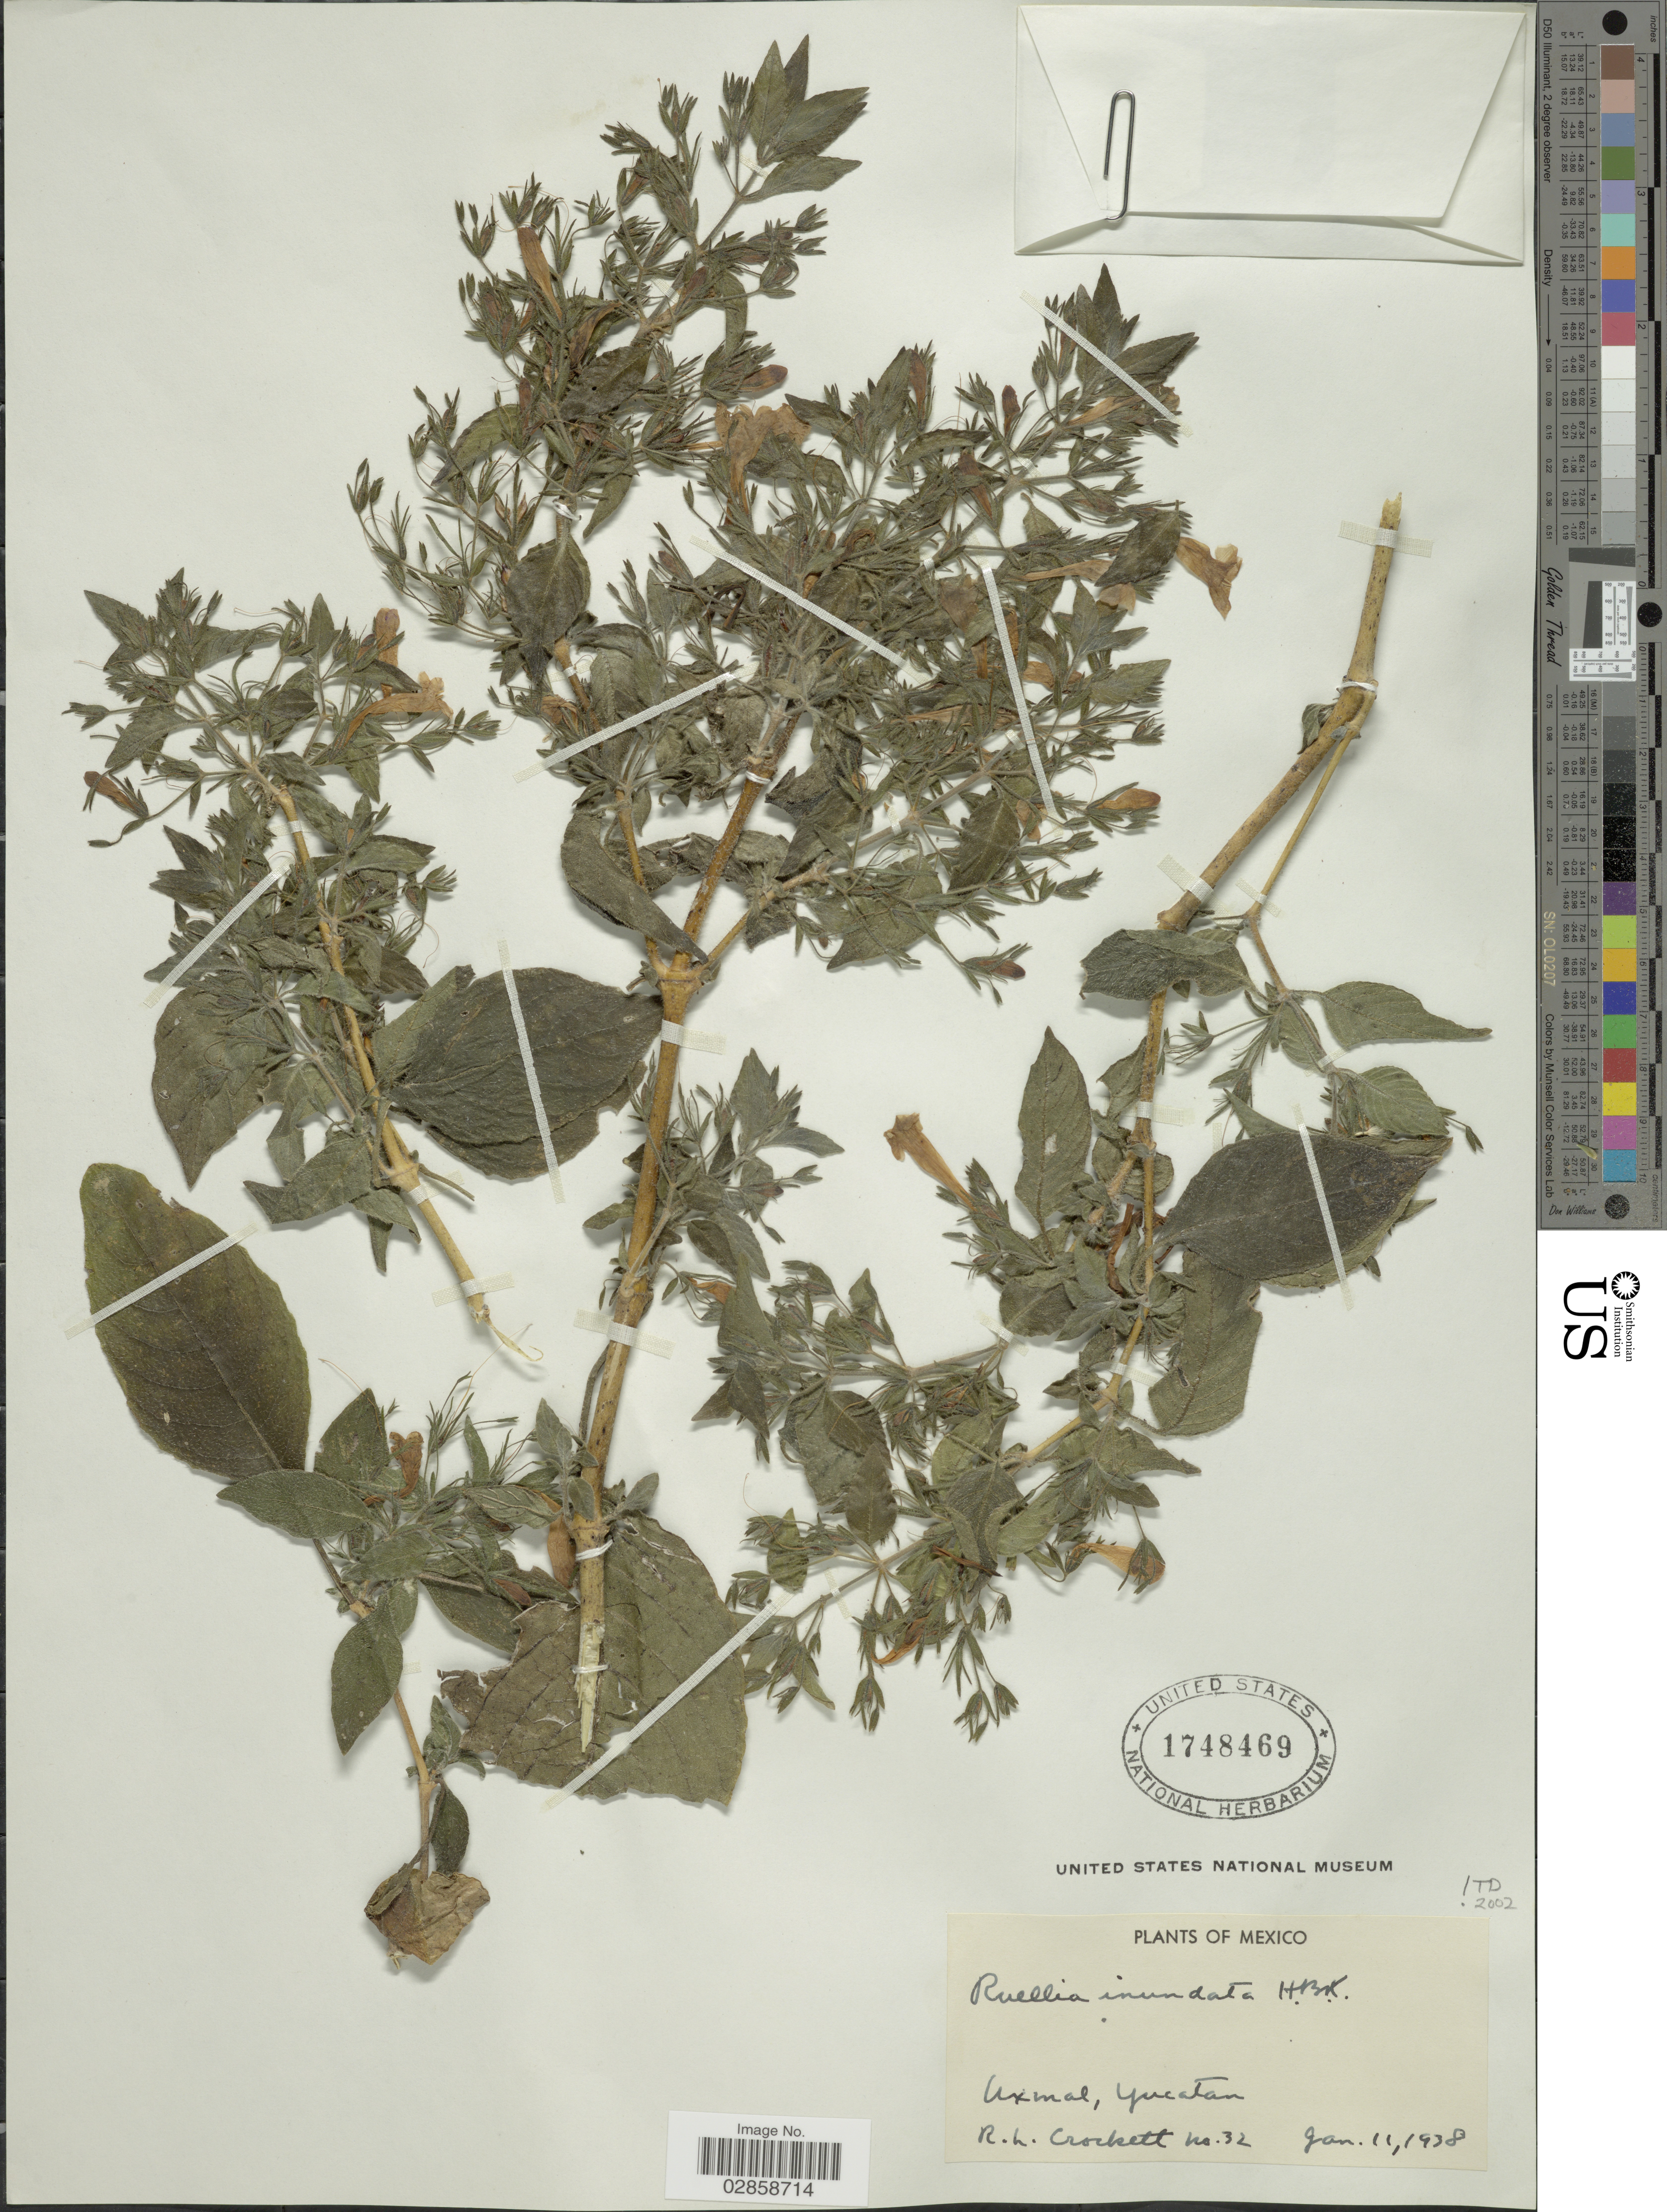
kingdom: Plantae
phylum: Tracheophyta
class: Magnoliopsida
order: Lamiales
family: Acanthaceae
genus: Ruellia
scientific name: Ruellia inundata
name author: Kunth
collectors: R. Crockett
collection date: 1938-01-11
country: Mexico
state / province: Yucatán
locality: Uxmal.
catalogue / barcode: US 1748469